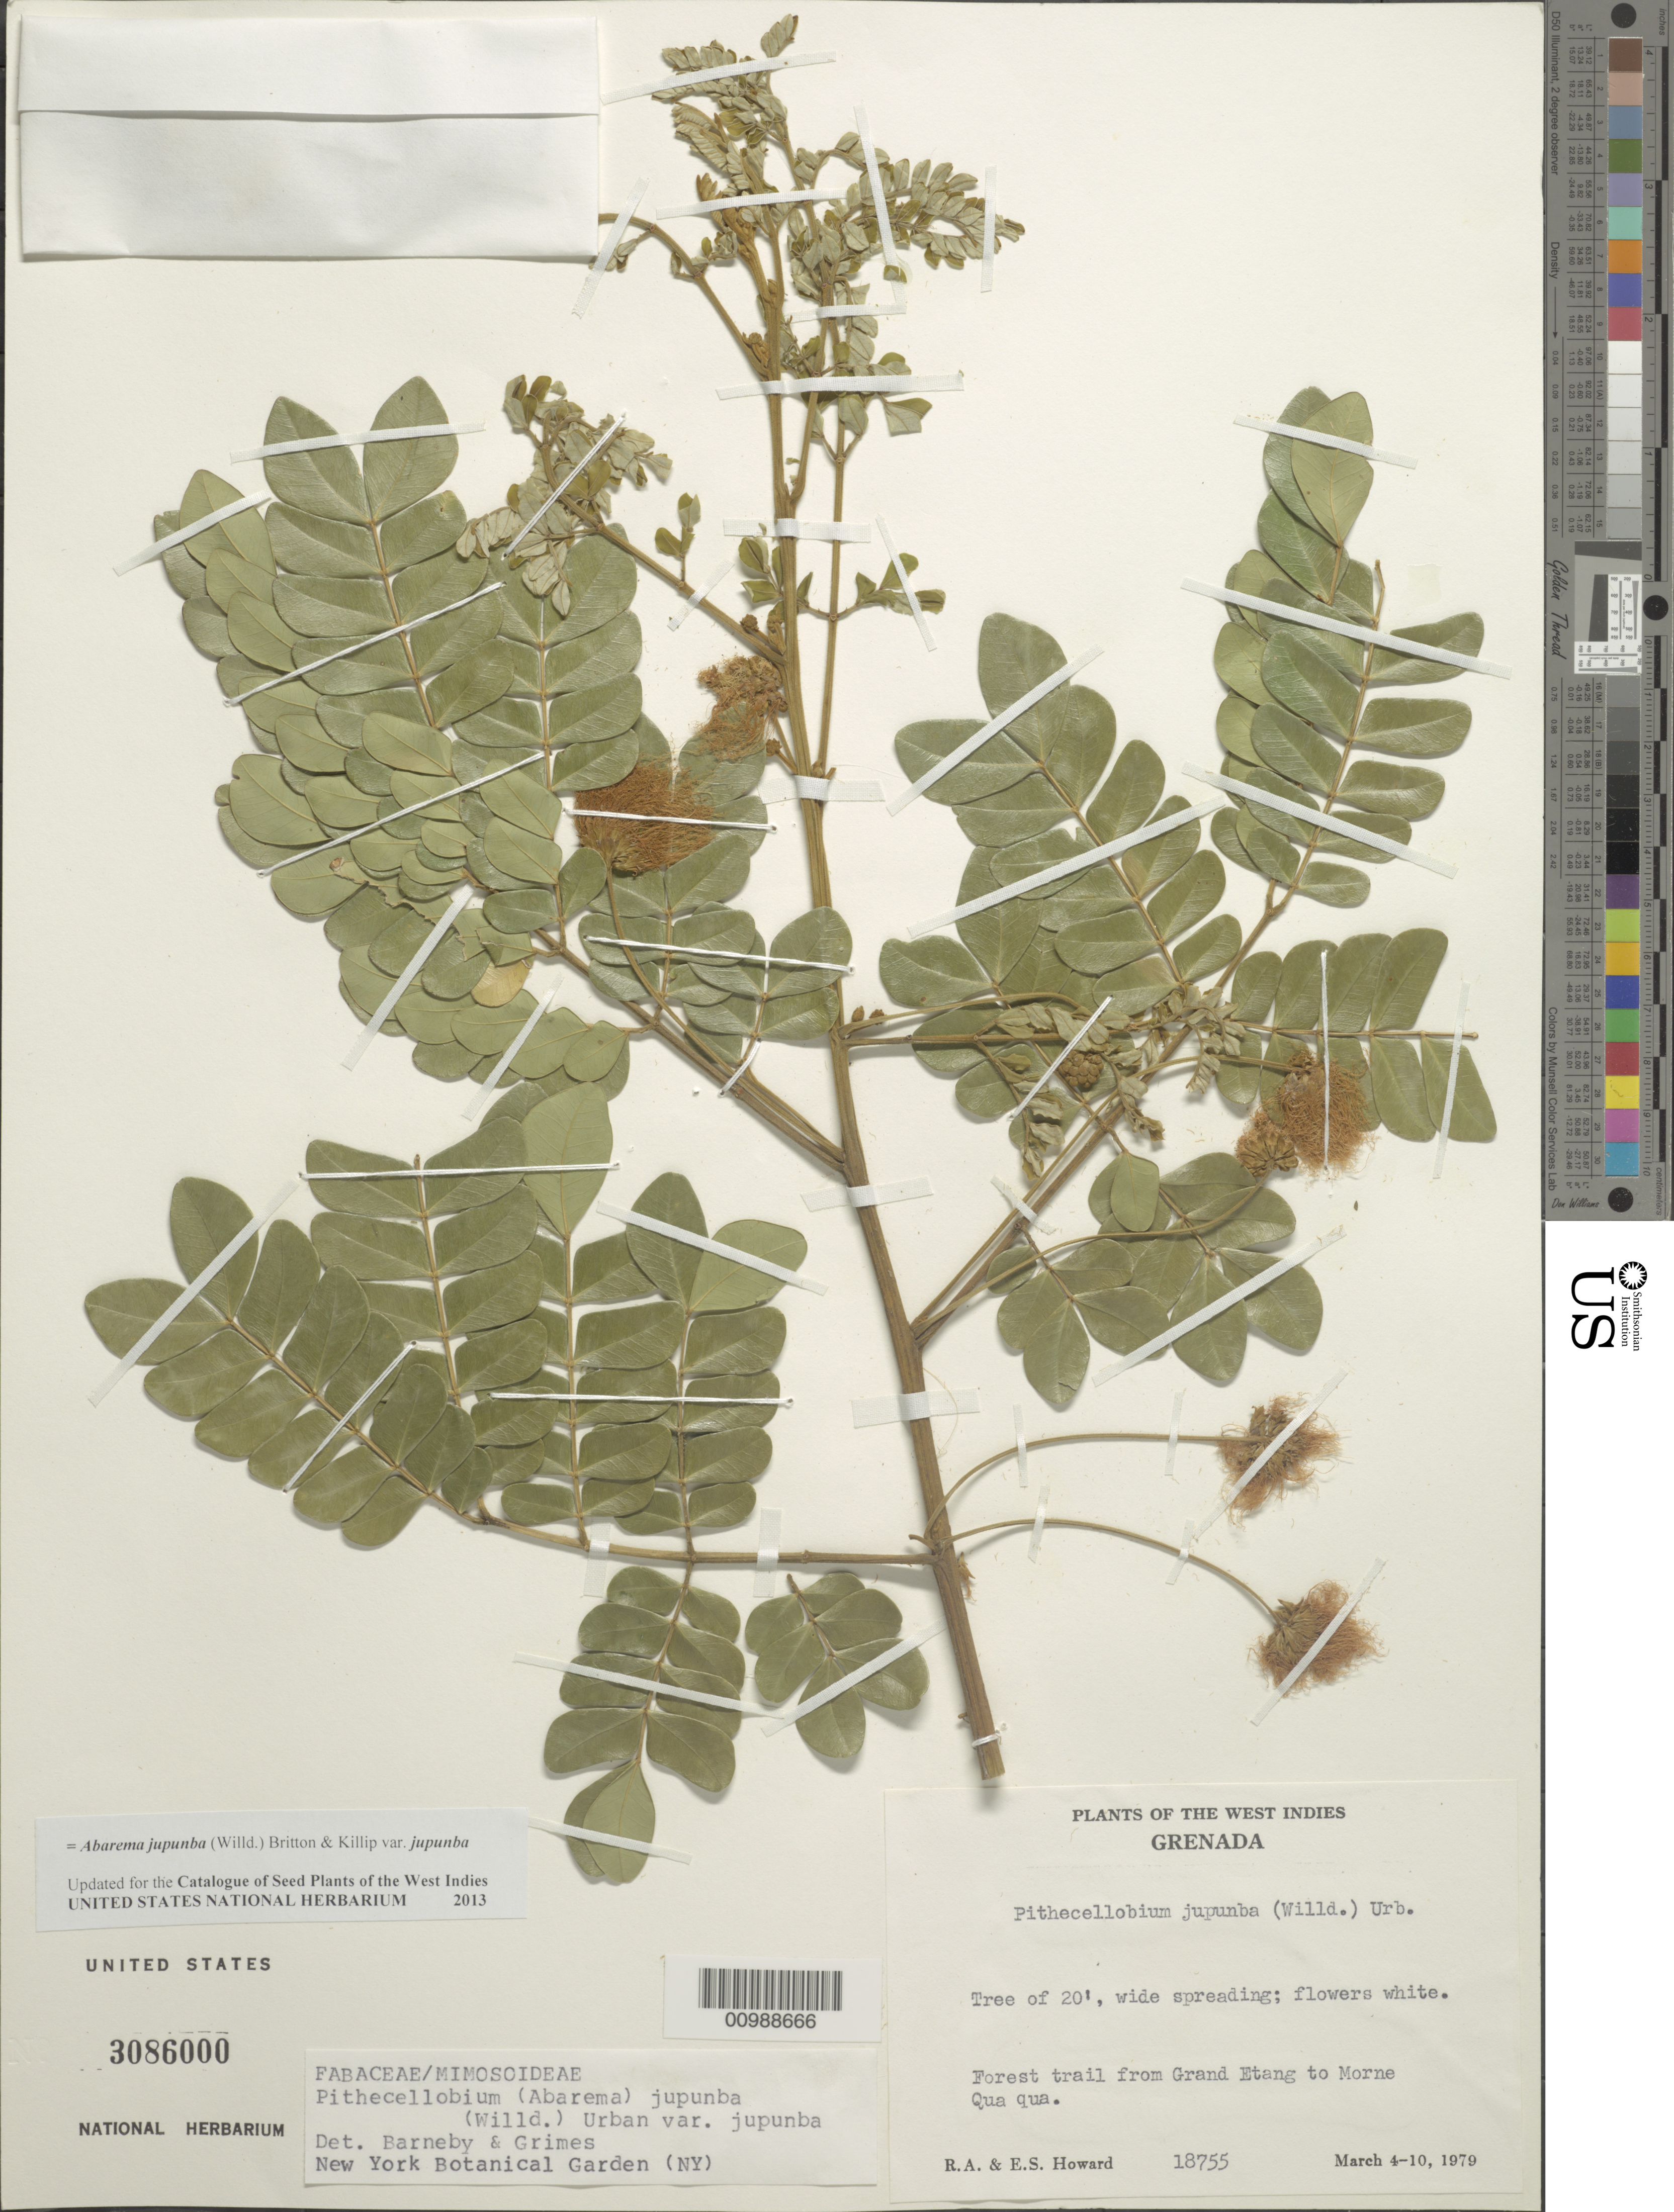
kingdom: Plantae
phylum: Tracheophyta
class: Magnoliopsida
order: Fabales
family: Fabaceae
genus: Abarema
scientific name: Abarema jupunba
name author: (Willd.) Britton & Killip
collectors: R. A. Howard & E. S. Howard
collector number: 18755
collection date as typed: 04 Mar 1979 to10 Mar 1979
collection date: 1979-03-04/1979-03-10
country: Grenada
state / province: Saint Andrew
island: Grenada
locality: Forest trail from Grand Etang to Morne Qua qua.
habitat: Forest trail.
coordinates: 0 N, 0 E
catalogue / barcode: US 3086000